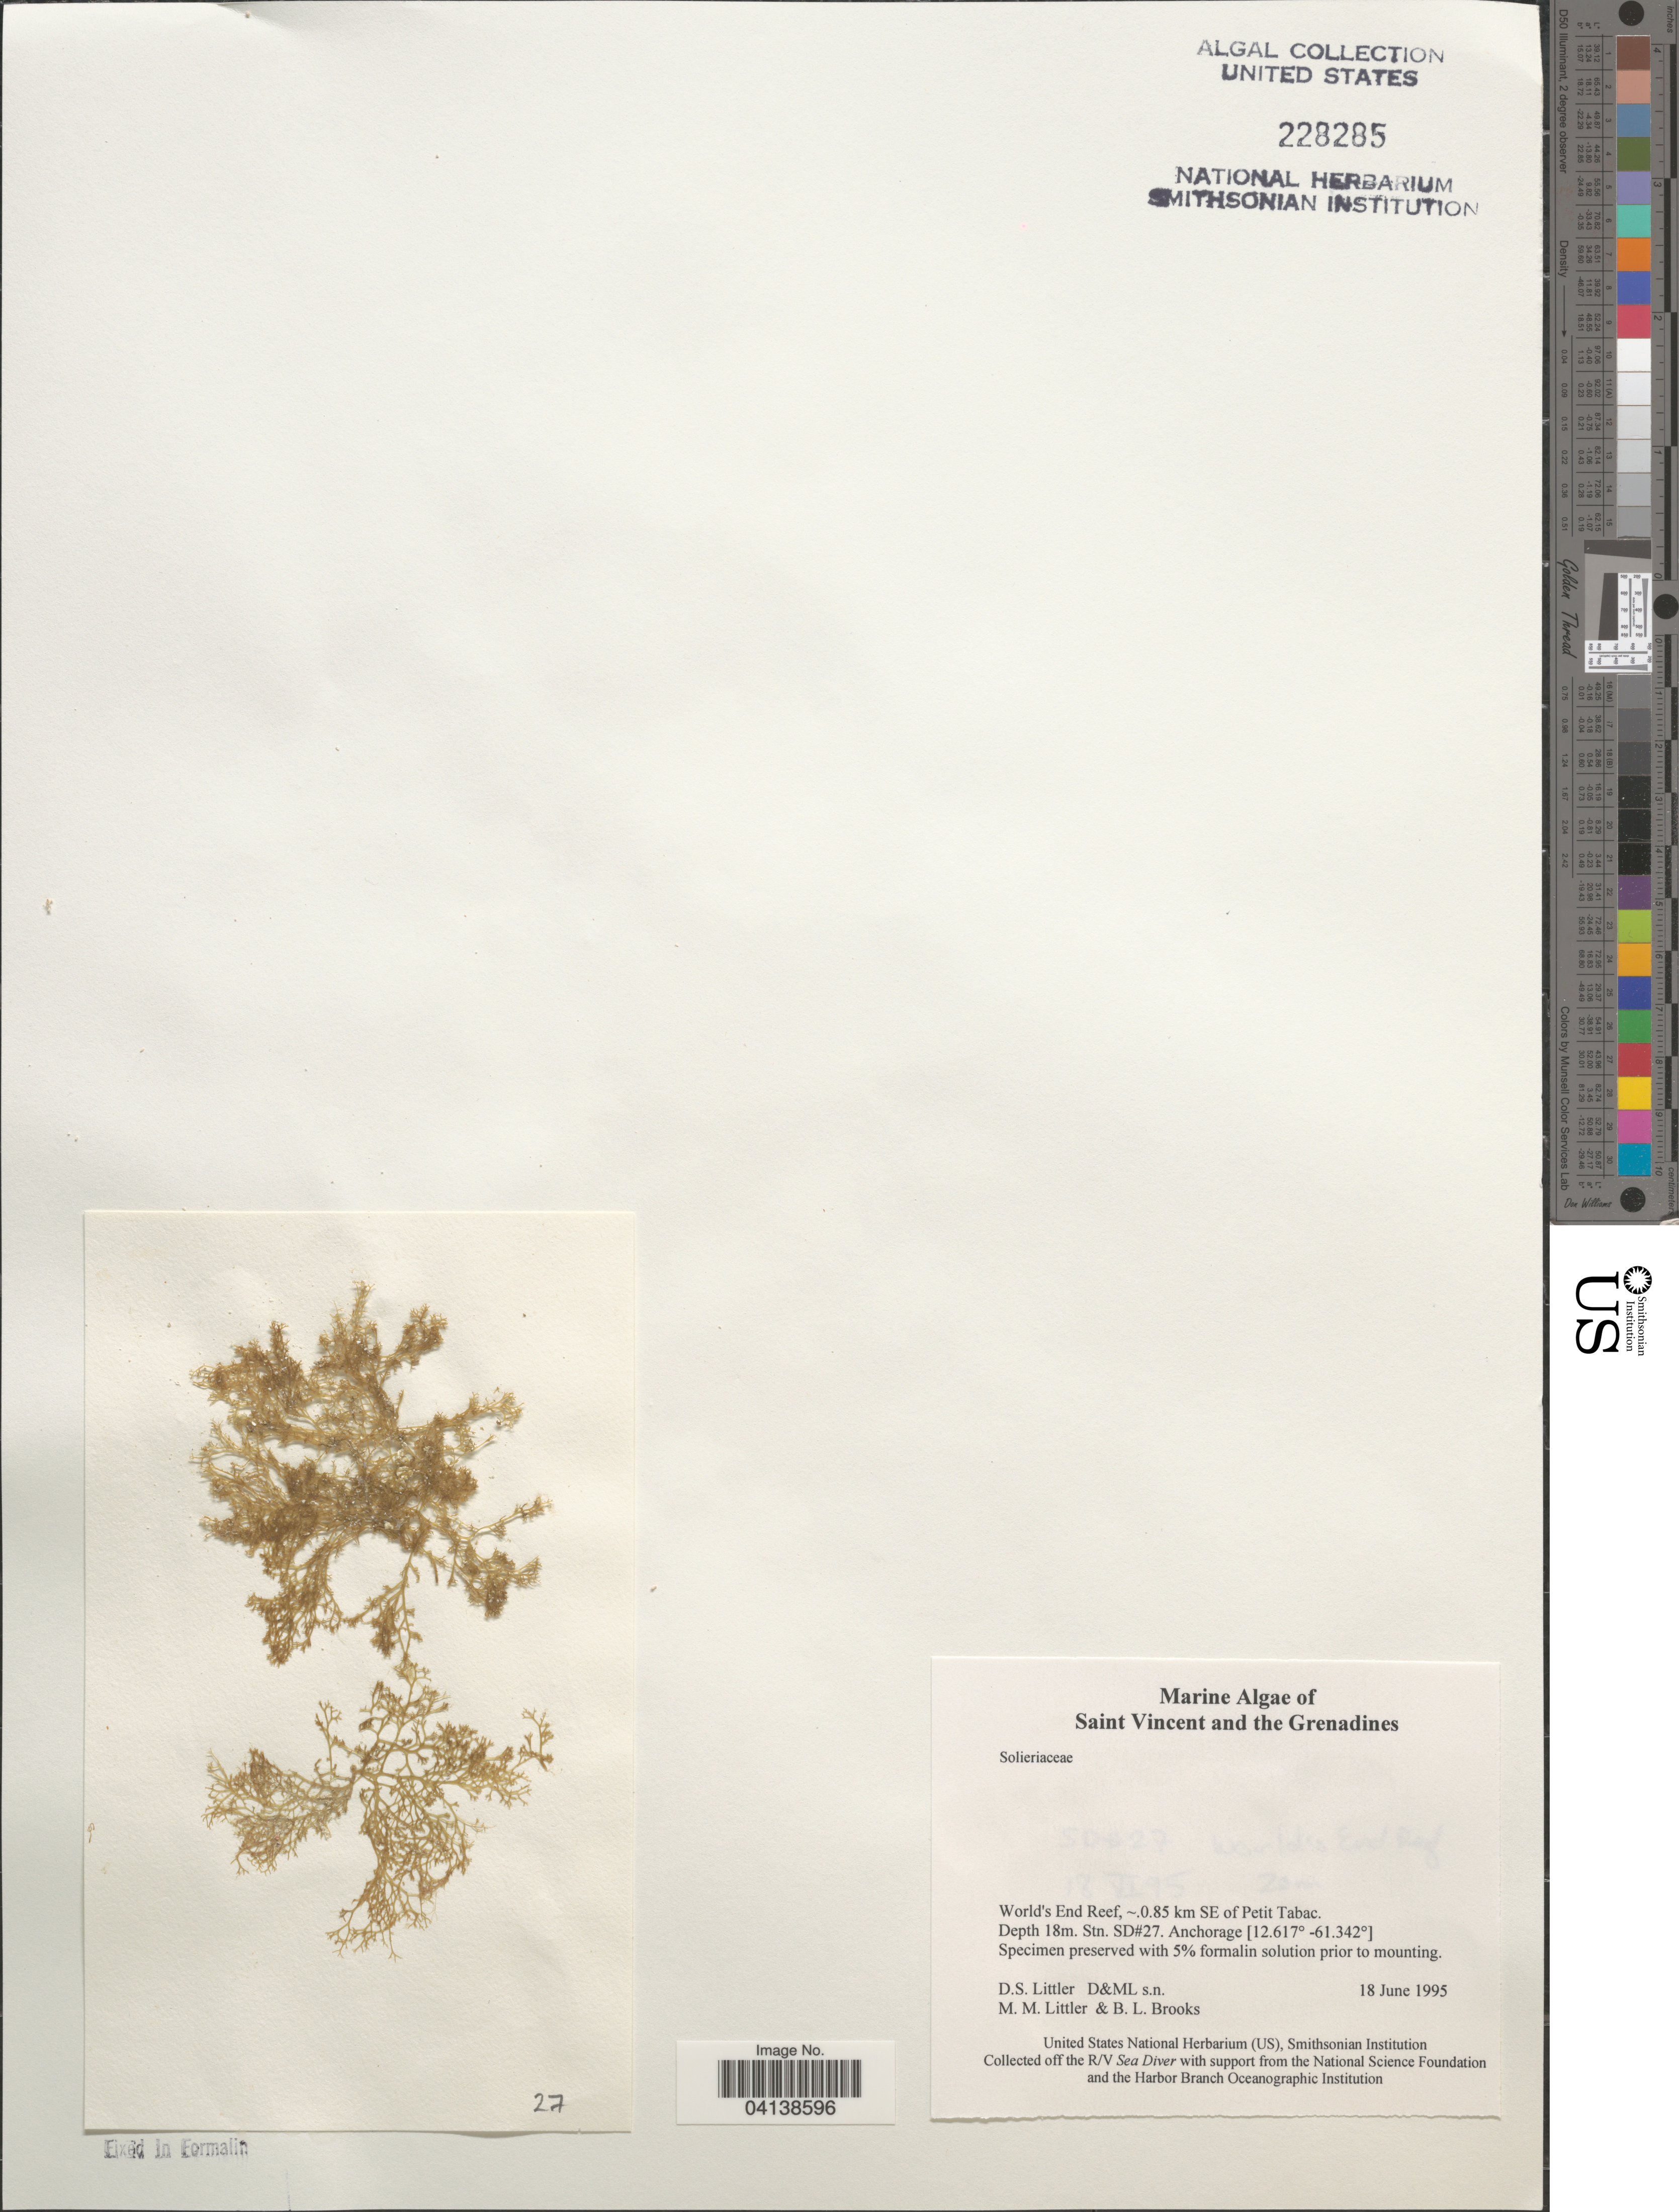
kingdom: Plantae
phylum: Rhodophyta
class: Florideophyceae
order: Gigartinales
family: Solieriaceae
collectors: D. S. Littler & B. Brooks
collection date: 1995-06-18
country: St. Vincent - Grenadines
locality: Saint Vincent and the Grenadines. World's End Reef, ~.0.85 km SE of Petit Tabac. Stn. SD#27.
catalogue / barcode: US 228285